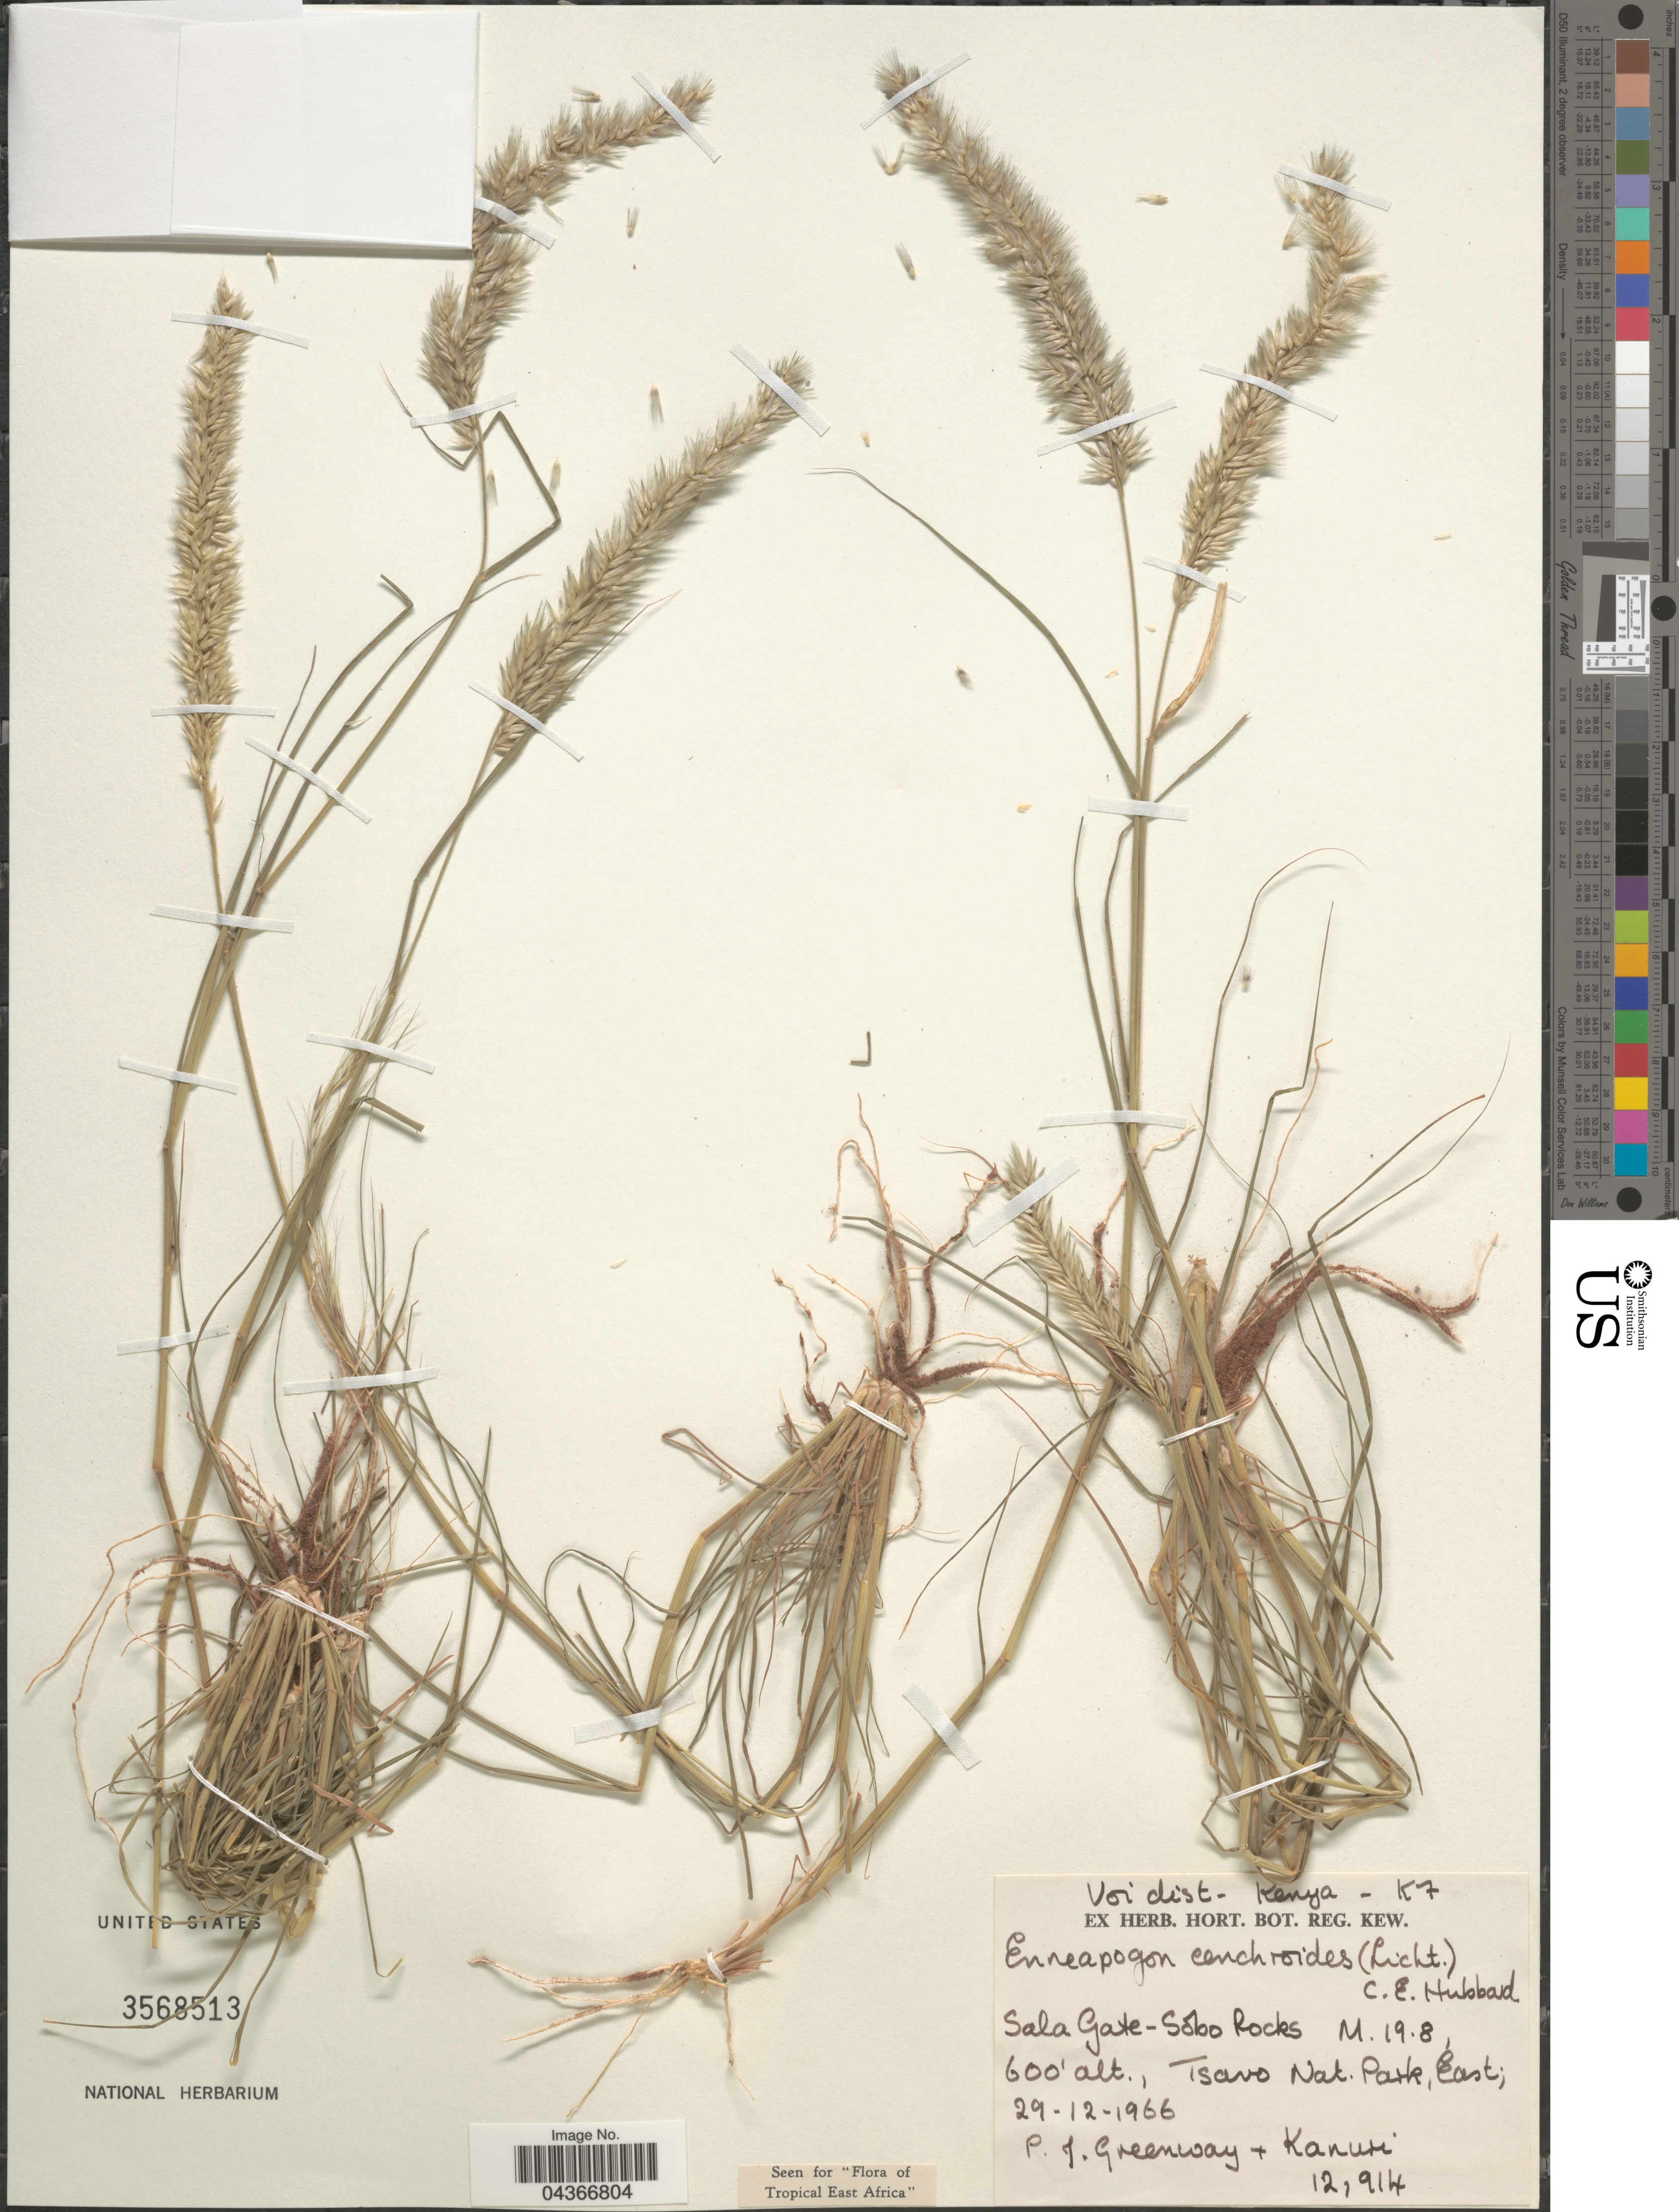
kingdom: Plantae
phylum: Tracheophyta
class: Liliopsida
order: Poales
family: Poaceae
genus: Enneapogon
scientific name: Enneapogon cenchroides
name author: (Licht. ex Roem. & Schult.) C.E. Hubb.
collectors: P. J. Greenway & -. Kanuri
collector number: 12914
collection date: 1966-12-29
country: Kenya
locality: Voi dist- Kenya - K7. Sala Gate-Sobo Rocks. M.19.8, Tsavo Nat. Park, East.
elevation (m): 183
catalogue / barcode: US 3568513